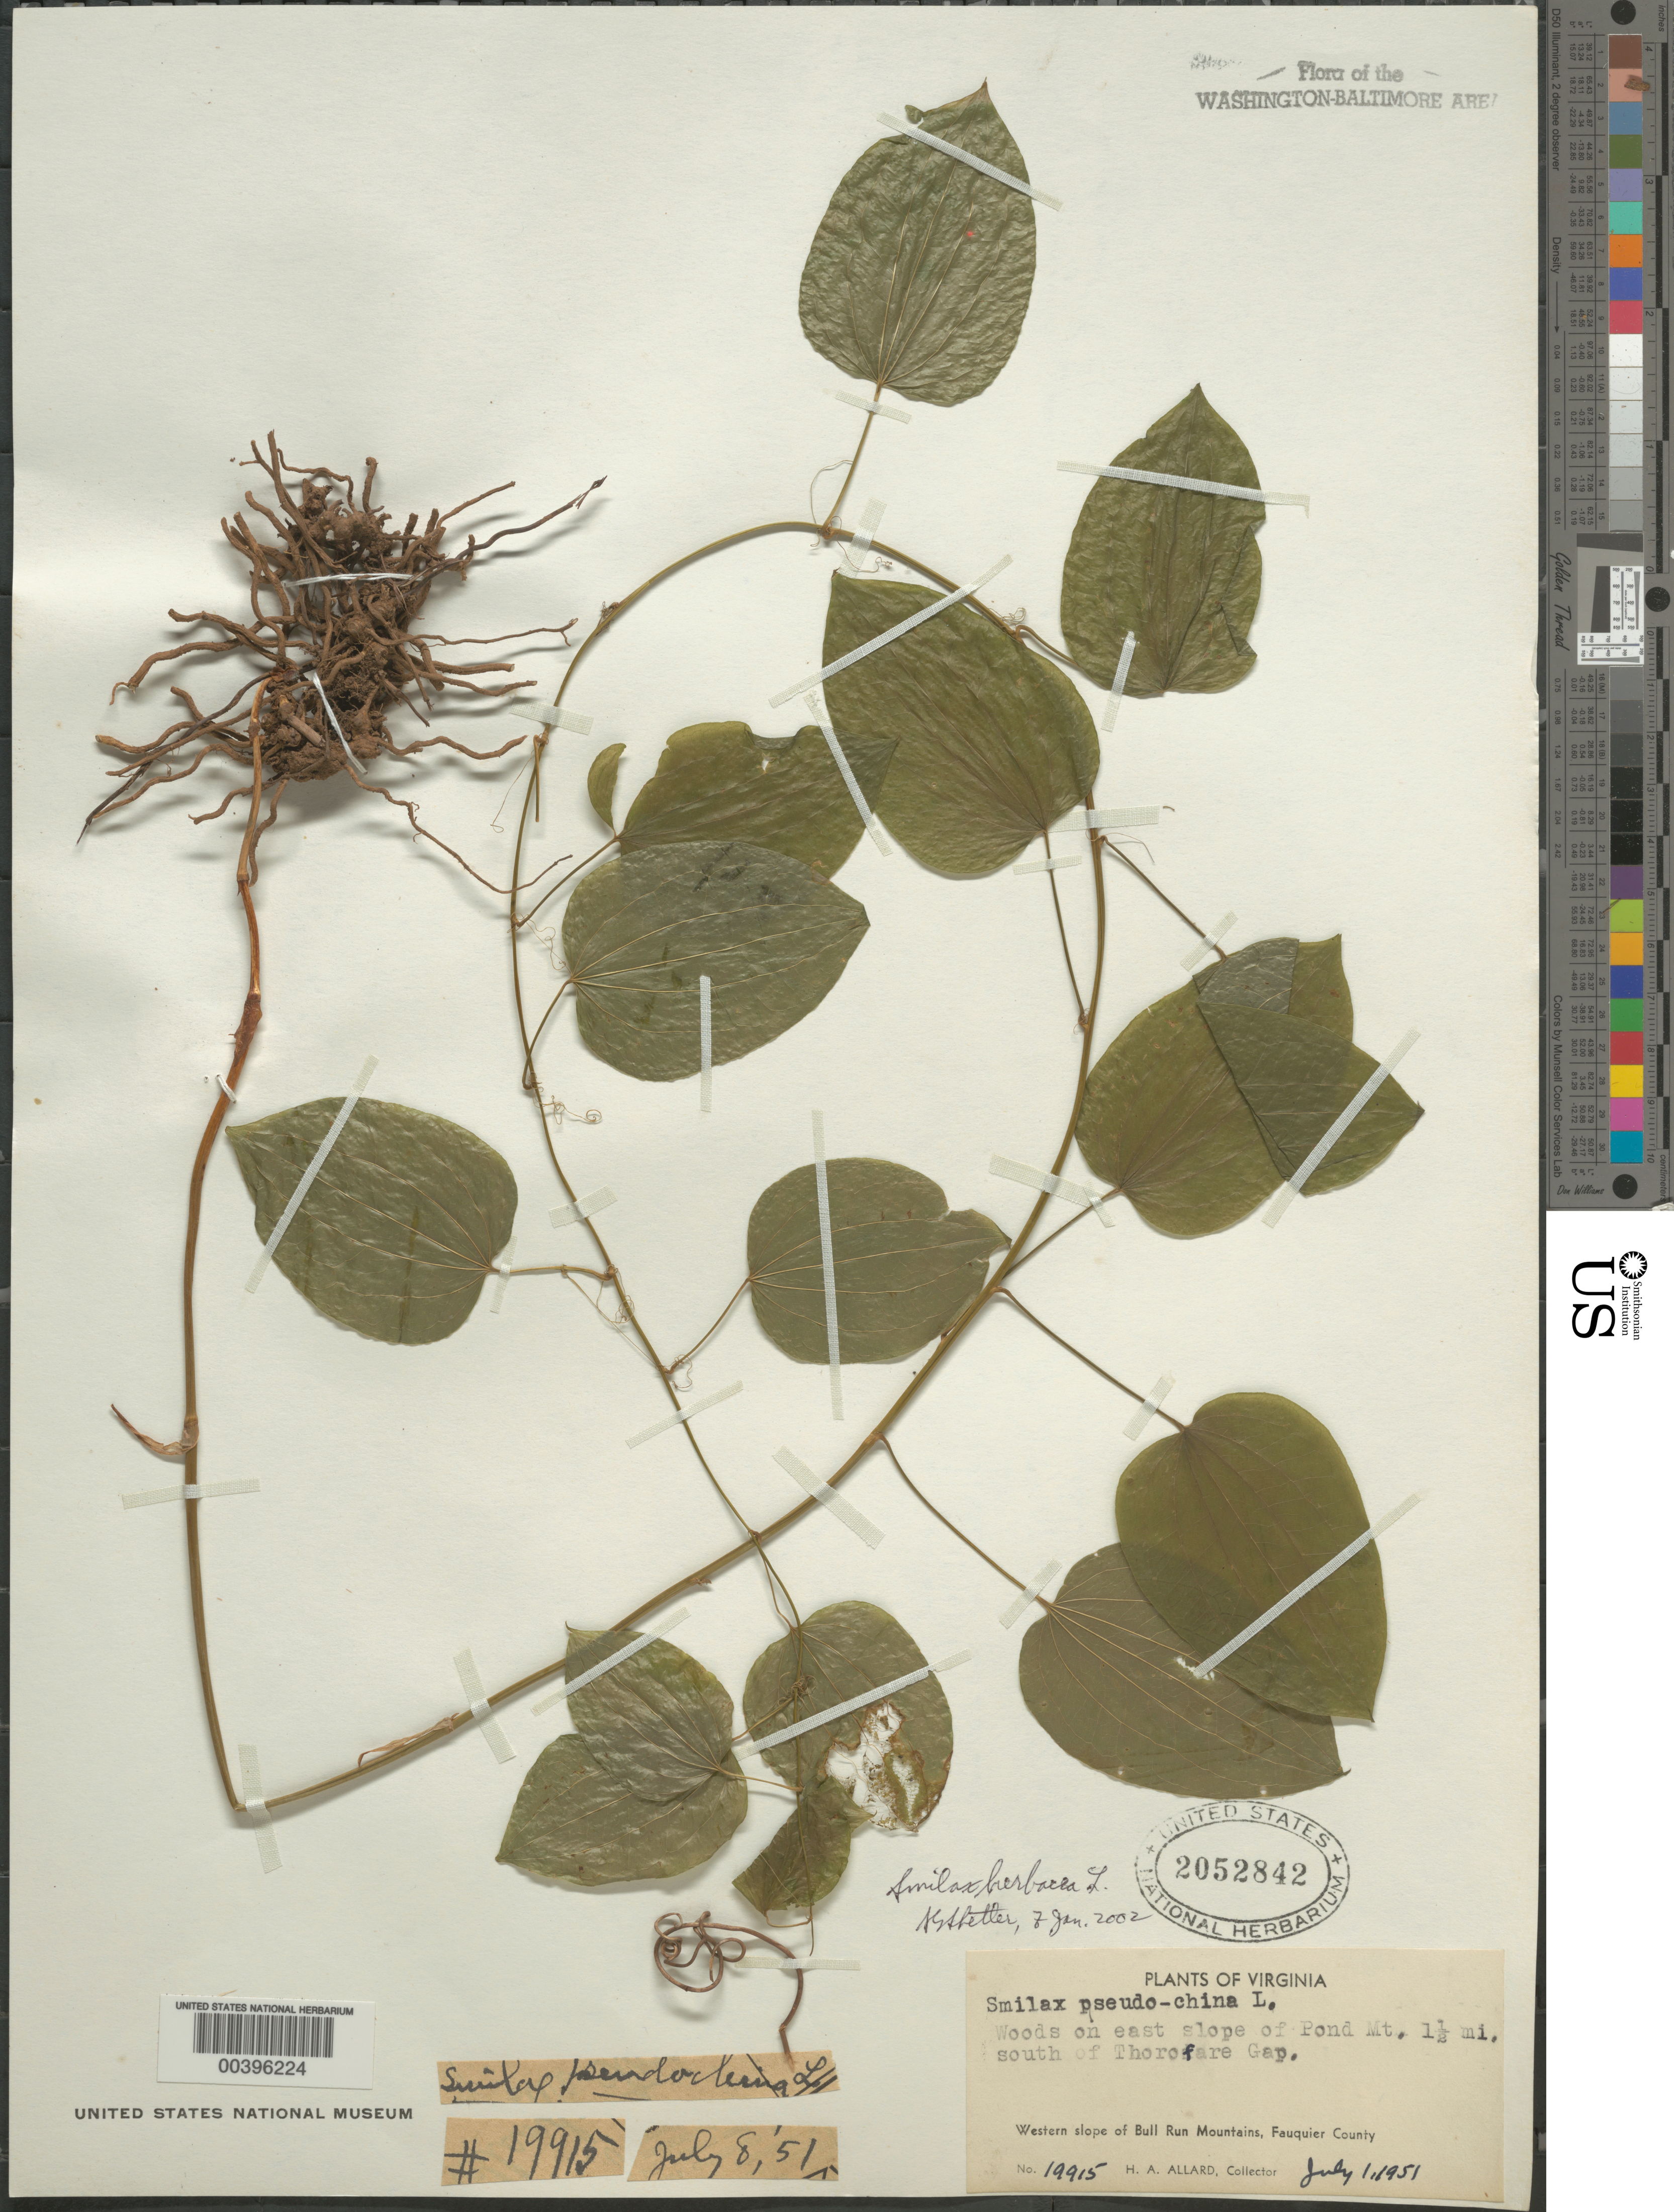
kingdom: Plantae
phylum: Tracheophyta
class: Liliopsida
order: Liliales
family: Smilacaceae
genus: Smilax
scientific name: Smilax herbacea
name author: L.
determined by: Shetler, Stanwyn G., (US), NMNH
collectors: H. A. Allard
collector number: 19915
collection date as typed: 01 Jul 1951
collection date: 1951-07-01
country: United States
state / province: Virginia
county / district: Fauquier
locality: East slope of Pond Mountain, south of Thorofare Gap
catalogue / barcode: US 2052842